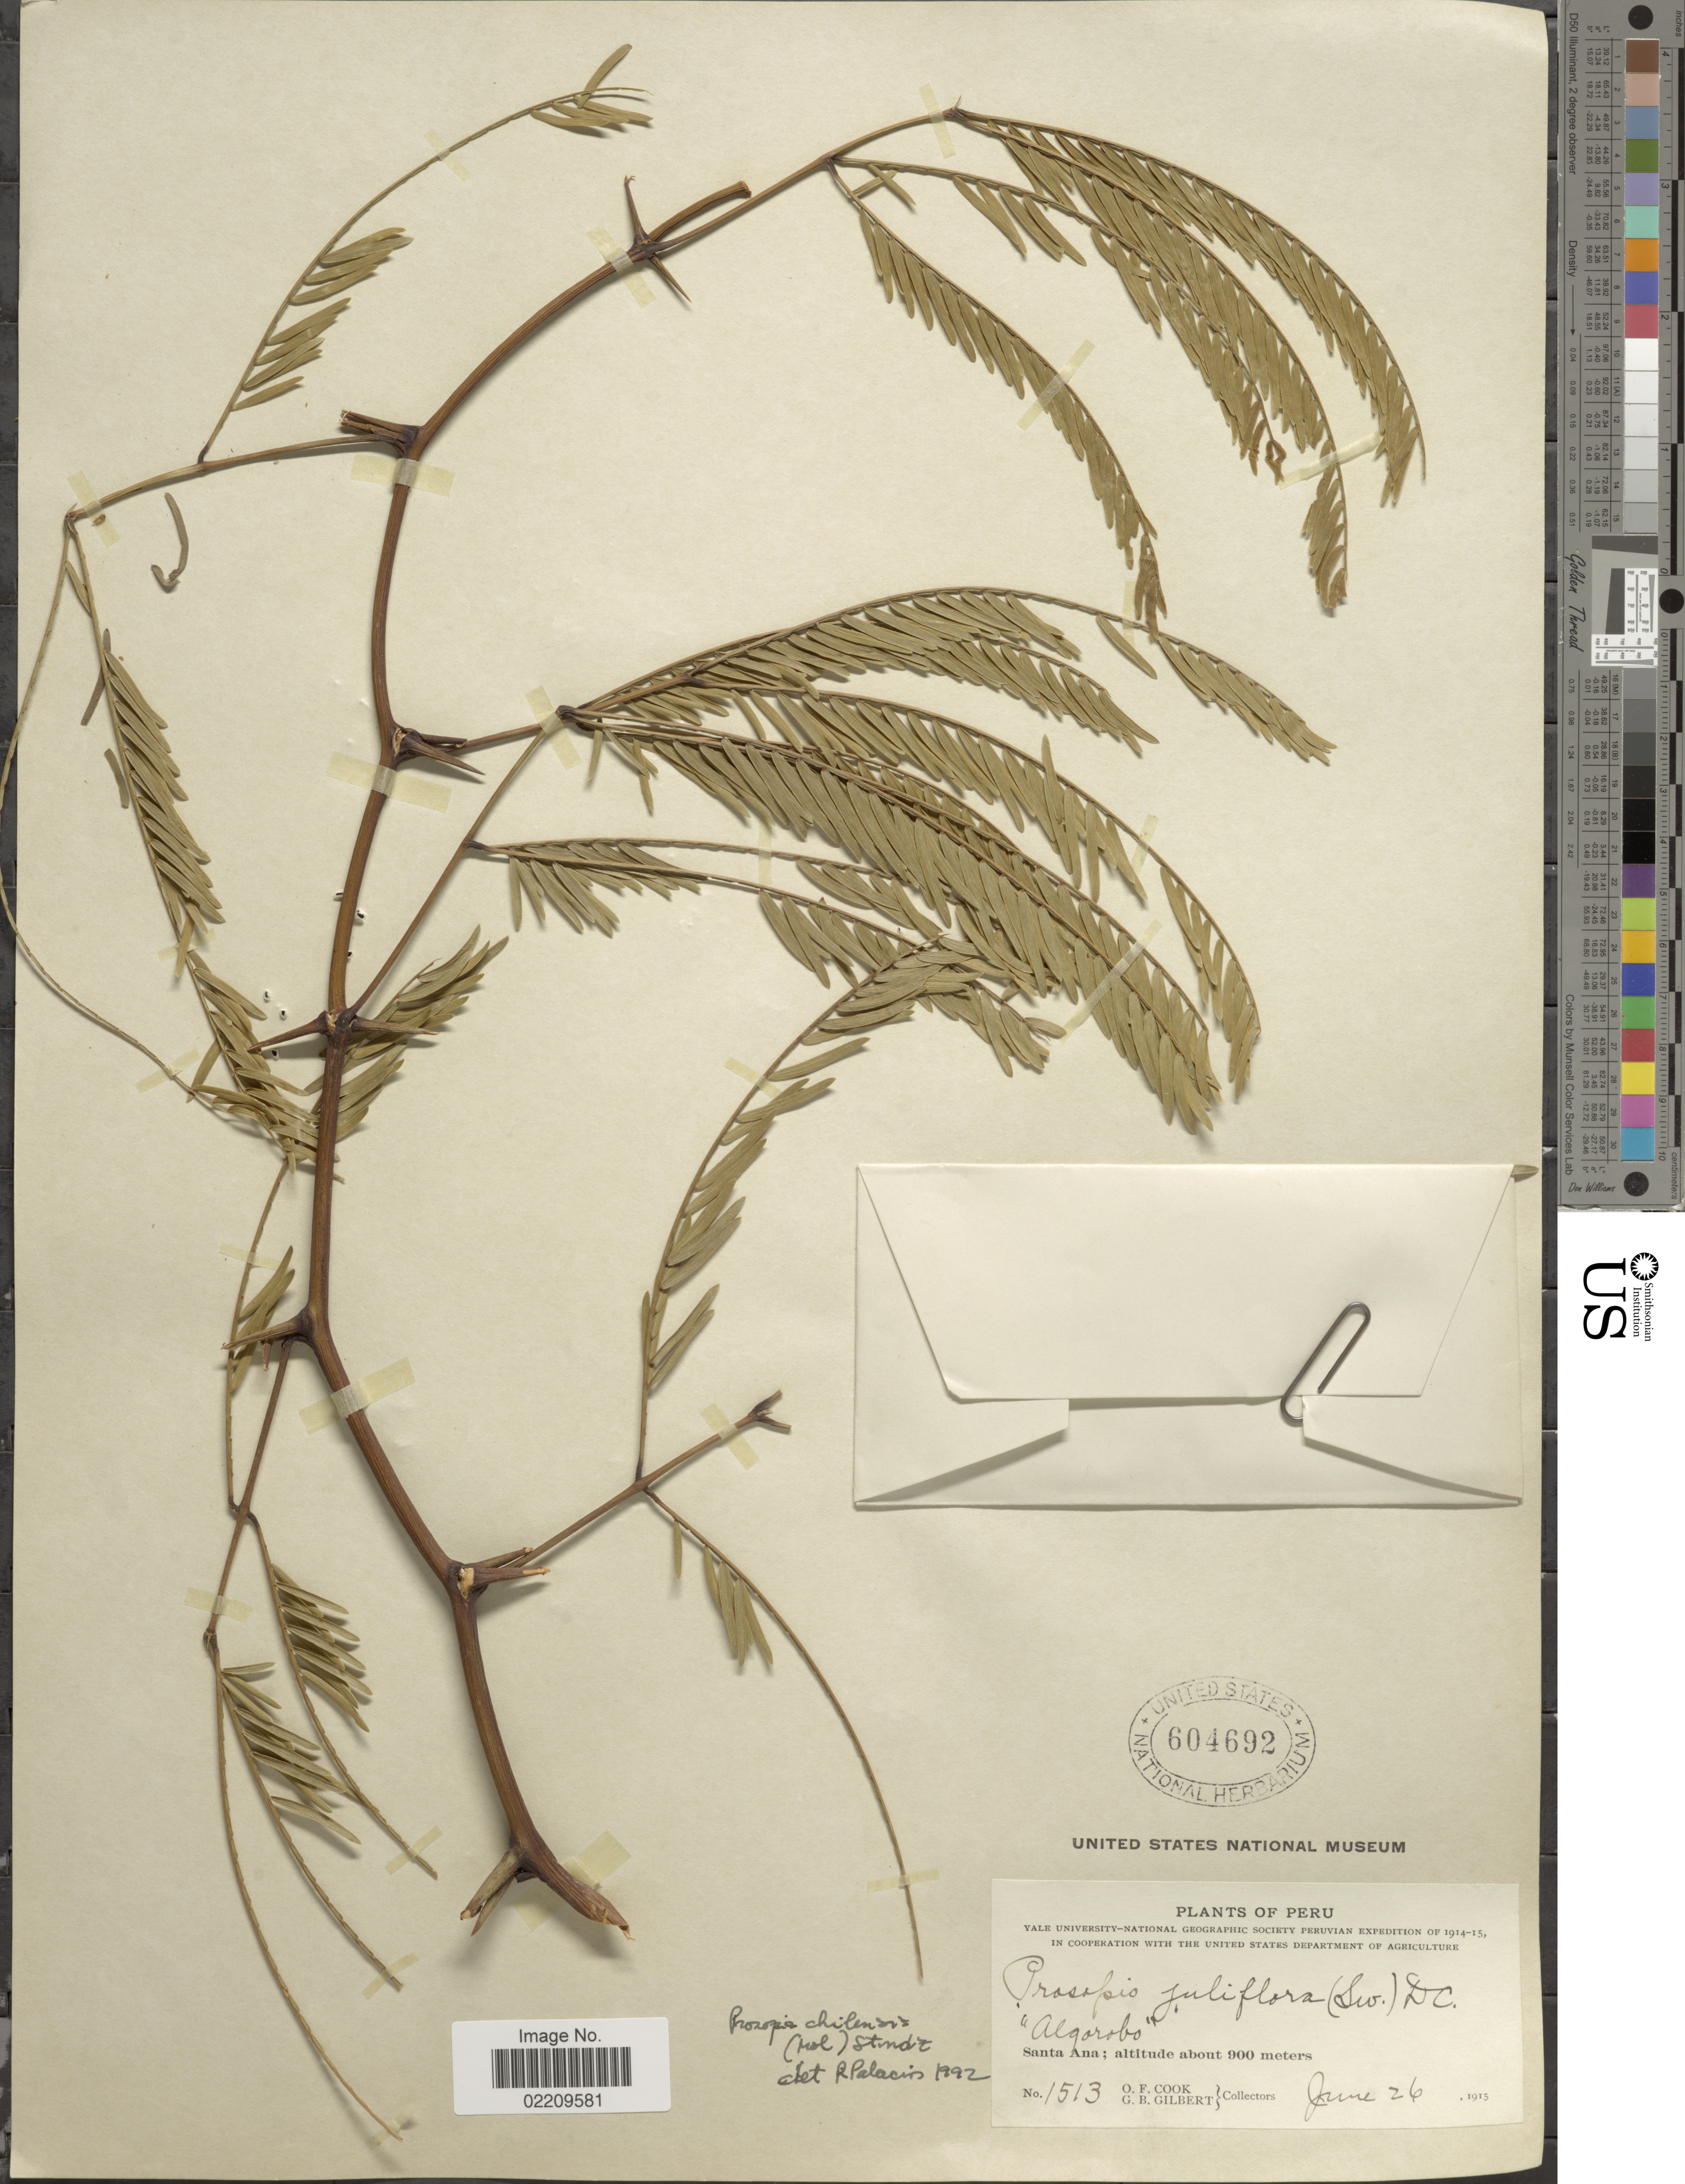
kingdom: Plantae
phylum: Tracheophyta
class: Magnoliopsida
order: Fabales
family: Fabaceae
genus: Neltuma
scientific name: Neltuma chilensis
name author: (Molina) C. E. Hughes & G.P. Lewis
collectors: O. F. Cook & G. B. Gilbert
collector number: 1513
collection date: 1915-06-26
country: Peru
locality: Peruvian. Santa Ana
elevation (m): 900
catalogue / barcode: US 604692